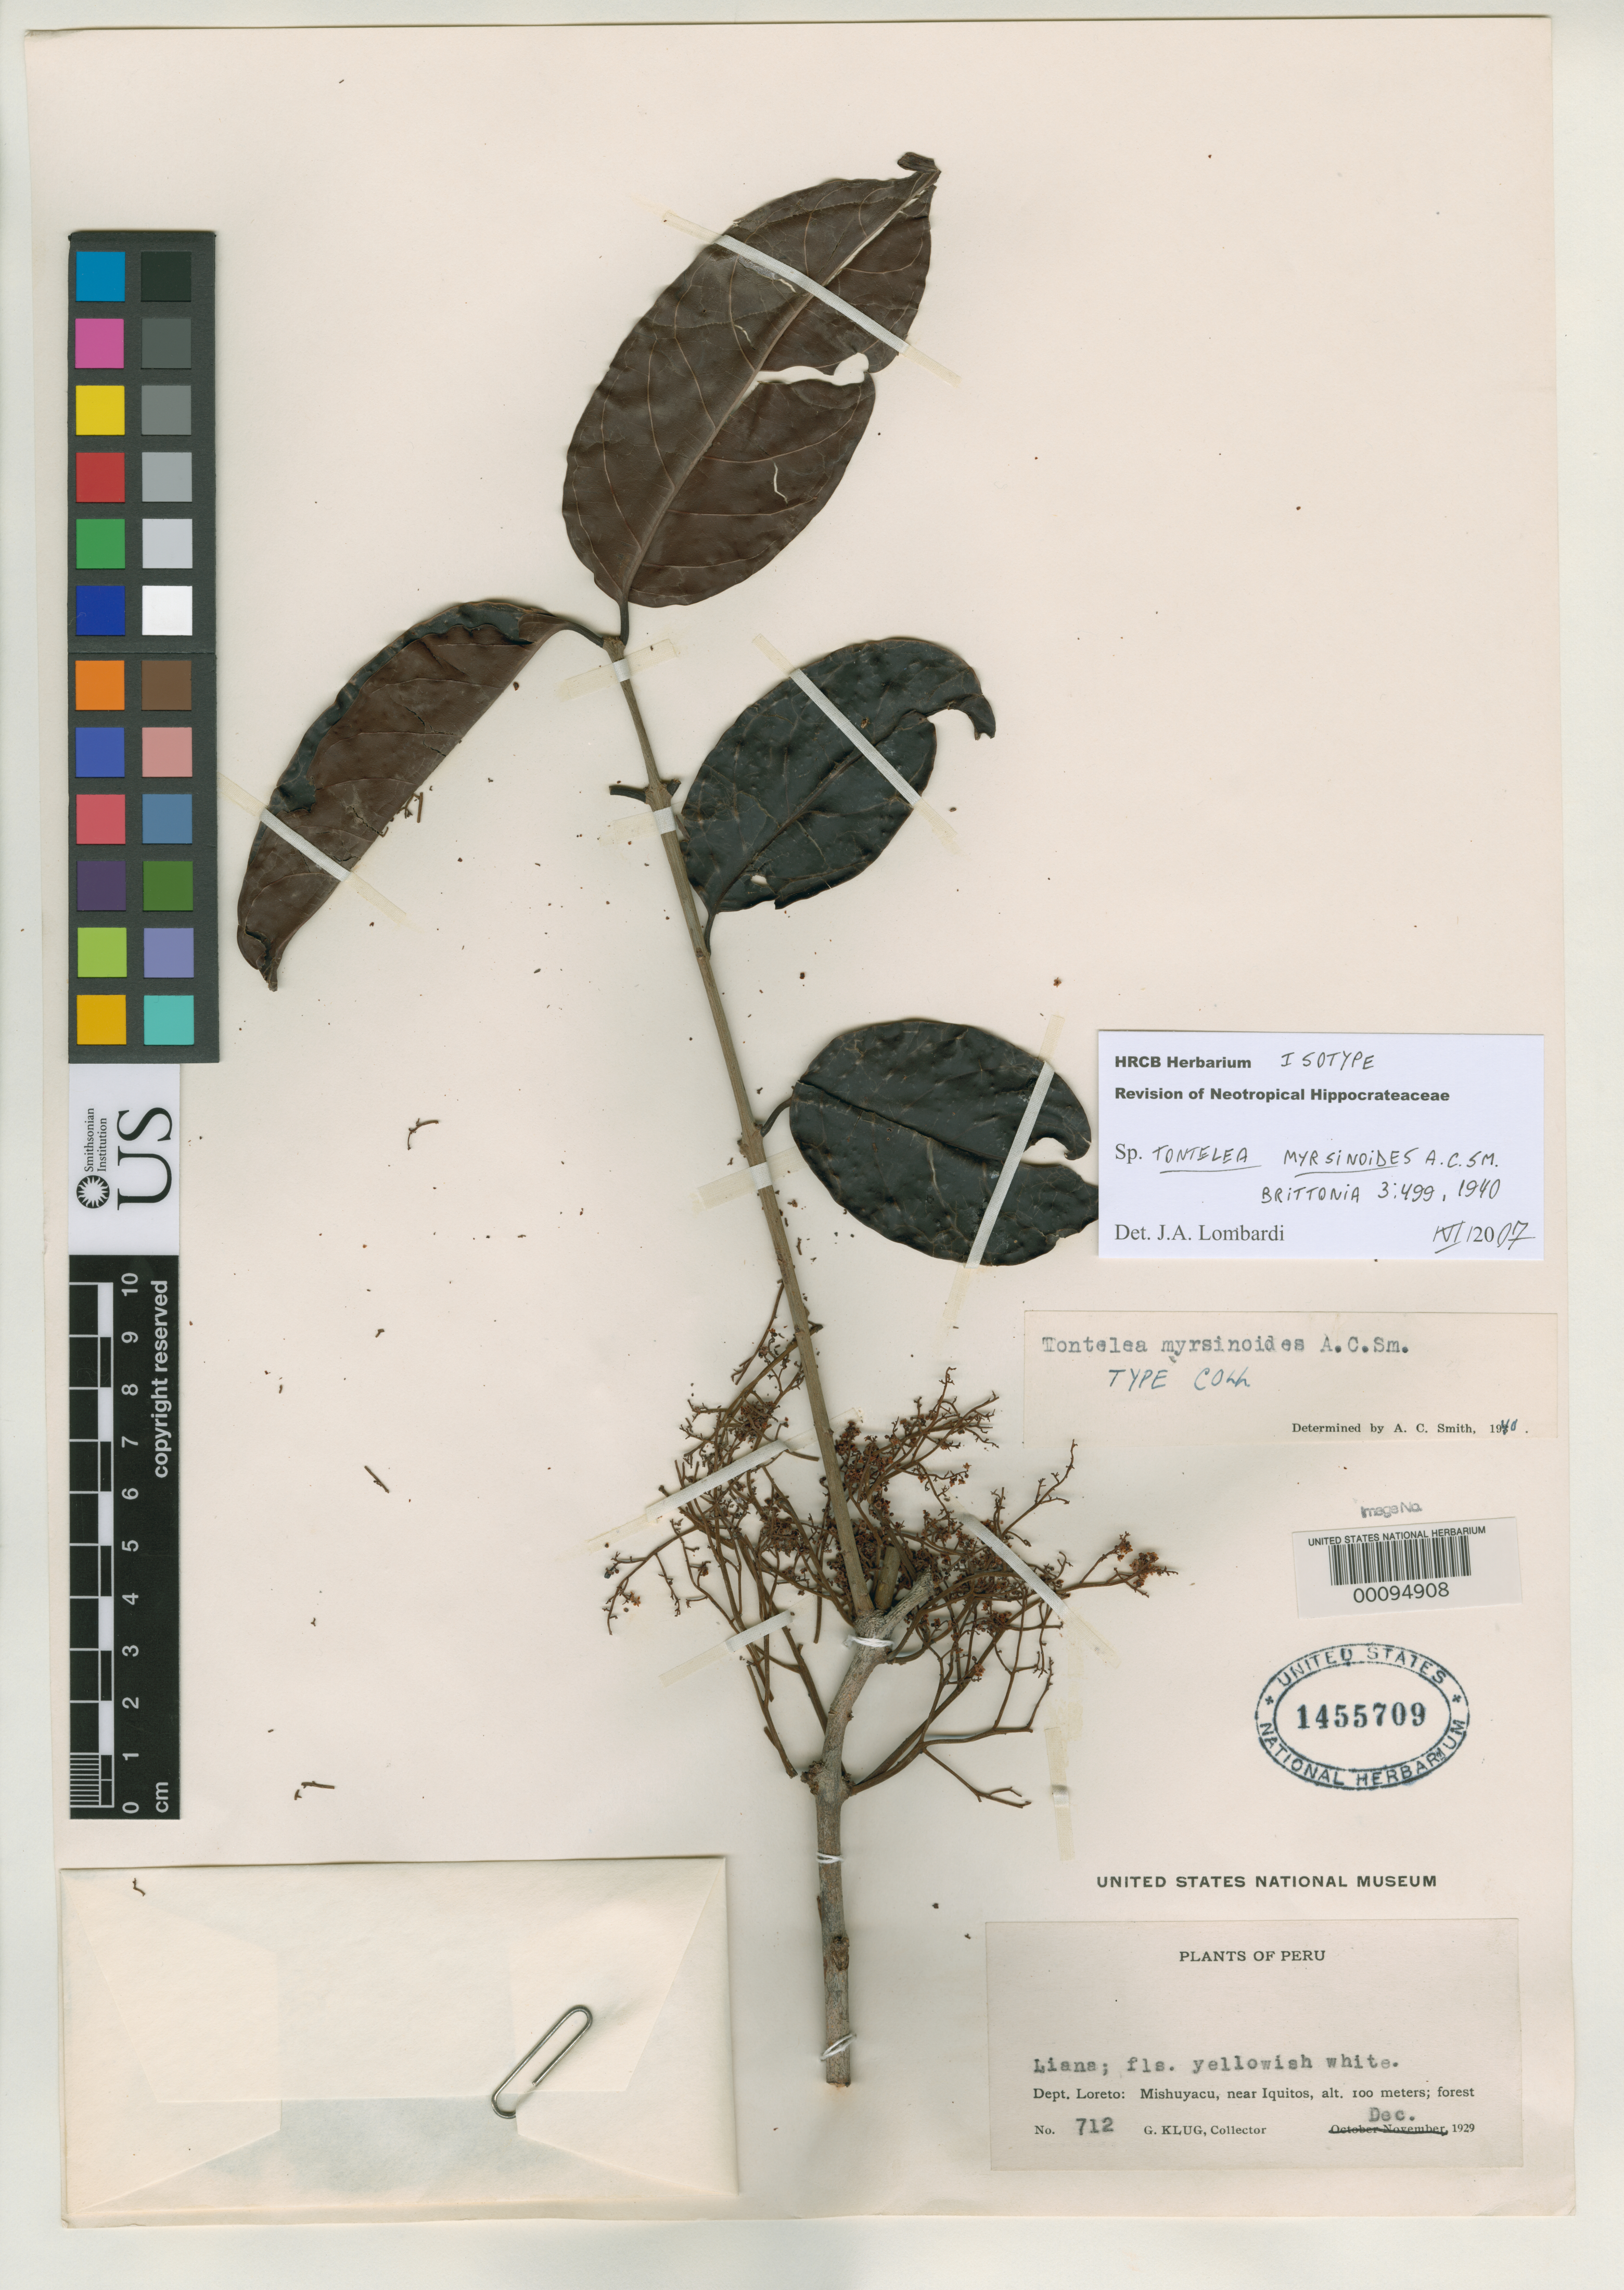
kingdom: Plantae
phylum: Tracheophyta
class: Magnoliopsida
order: Celastrales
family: Celastraceae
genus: Tontelea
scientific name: Tontelea myrsinoides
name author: A.C. Sm.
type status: Isotype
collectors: G. Klug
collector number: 712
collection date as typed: Dec 1929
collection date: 1929-12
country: Peru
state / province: Loreto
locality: Mishuyacu, near Iquitos.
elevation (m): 100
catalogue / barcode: US 1455709